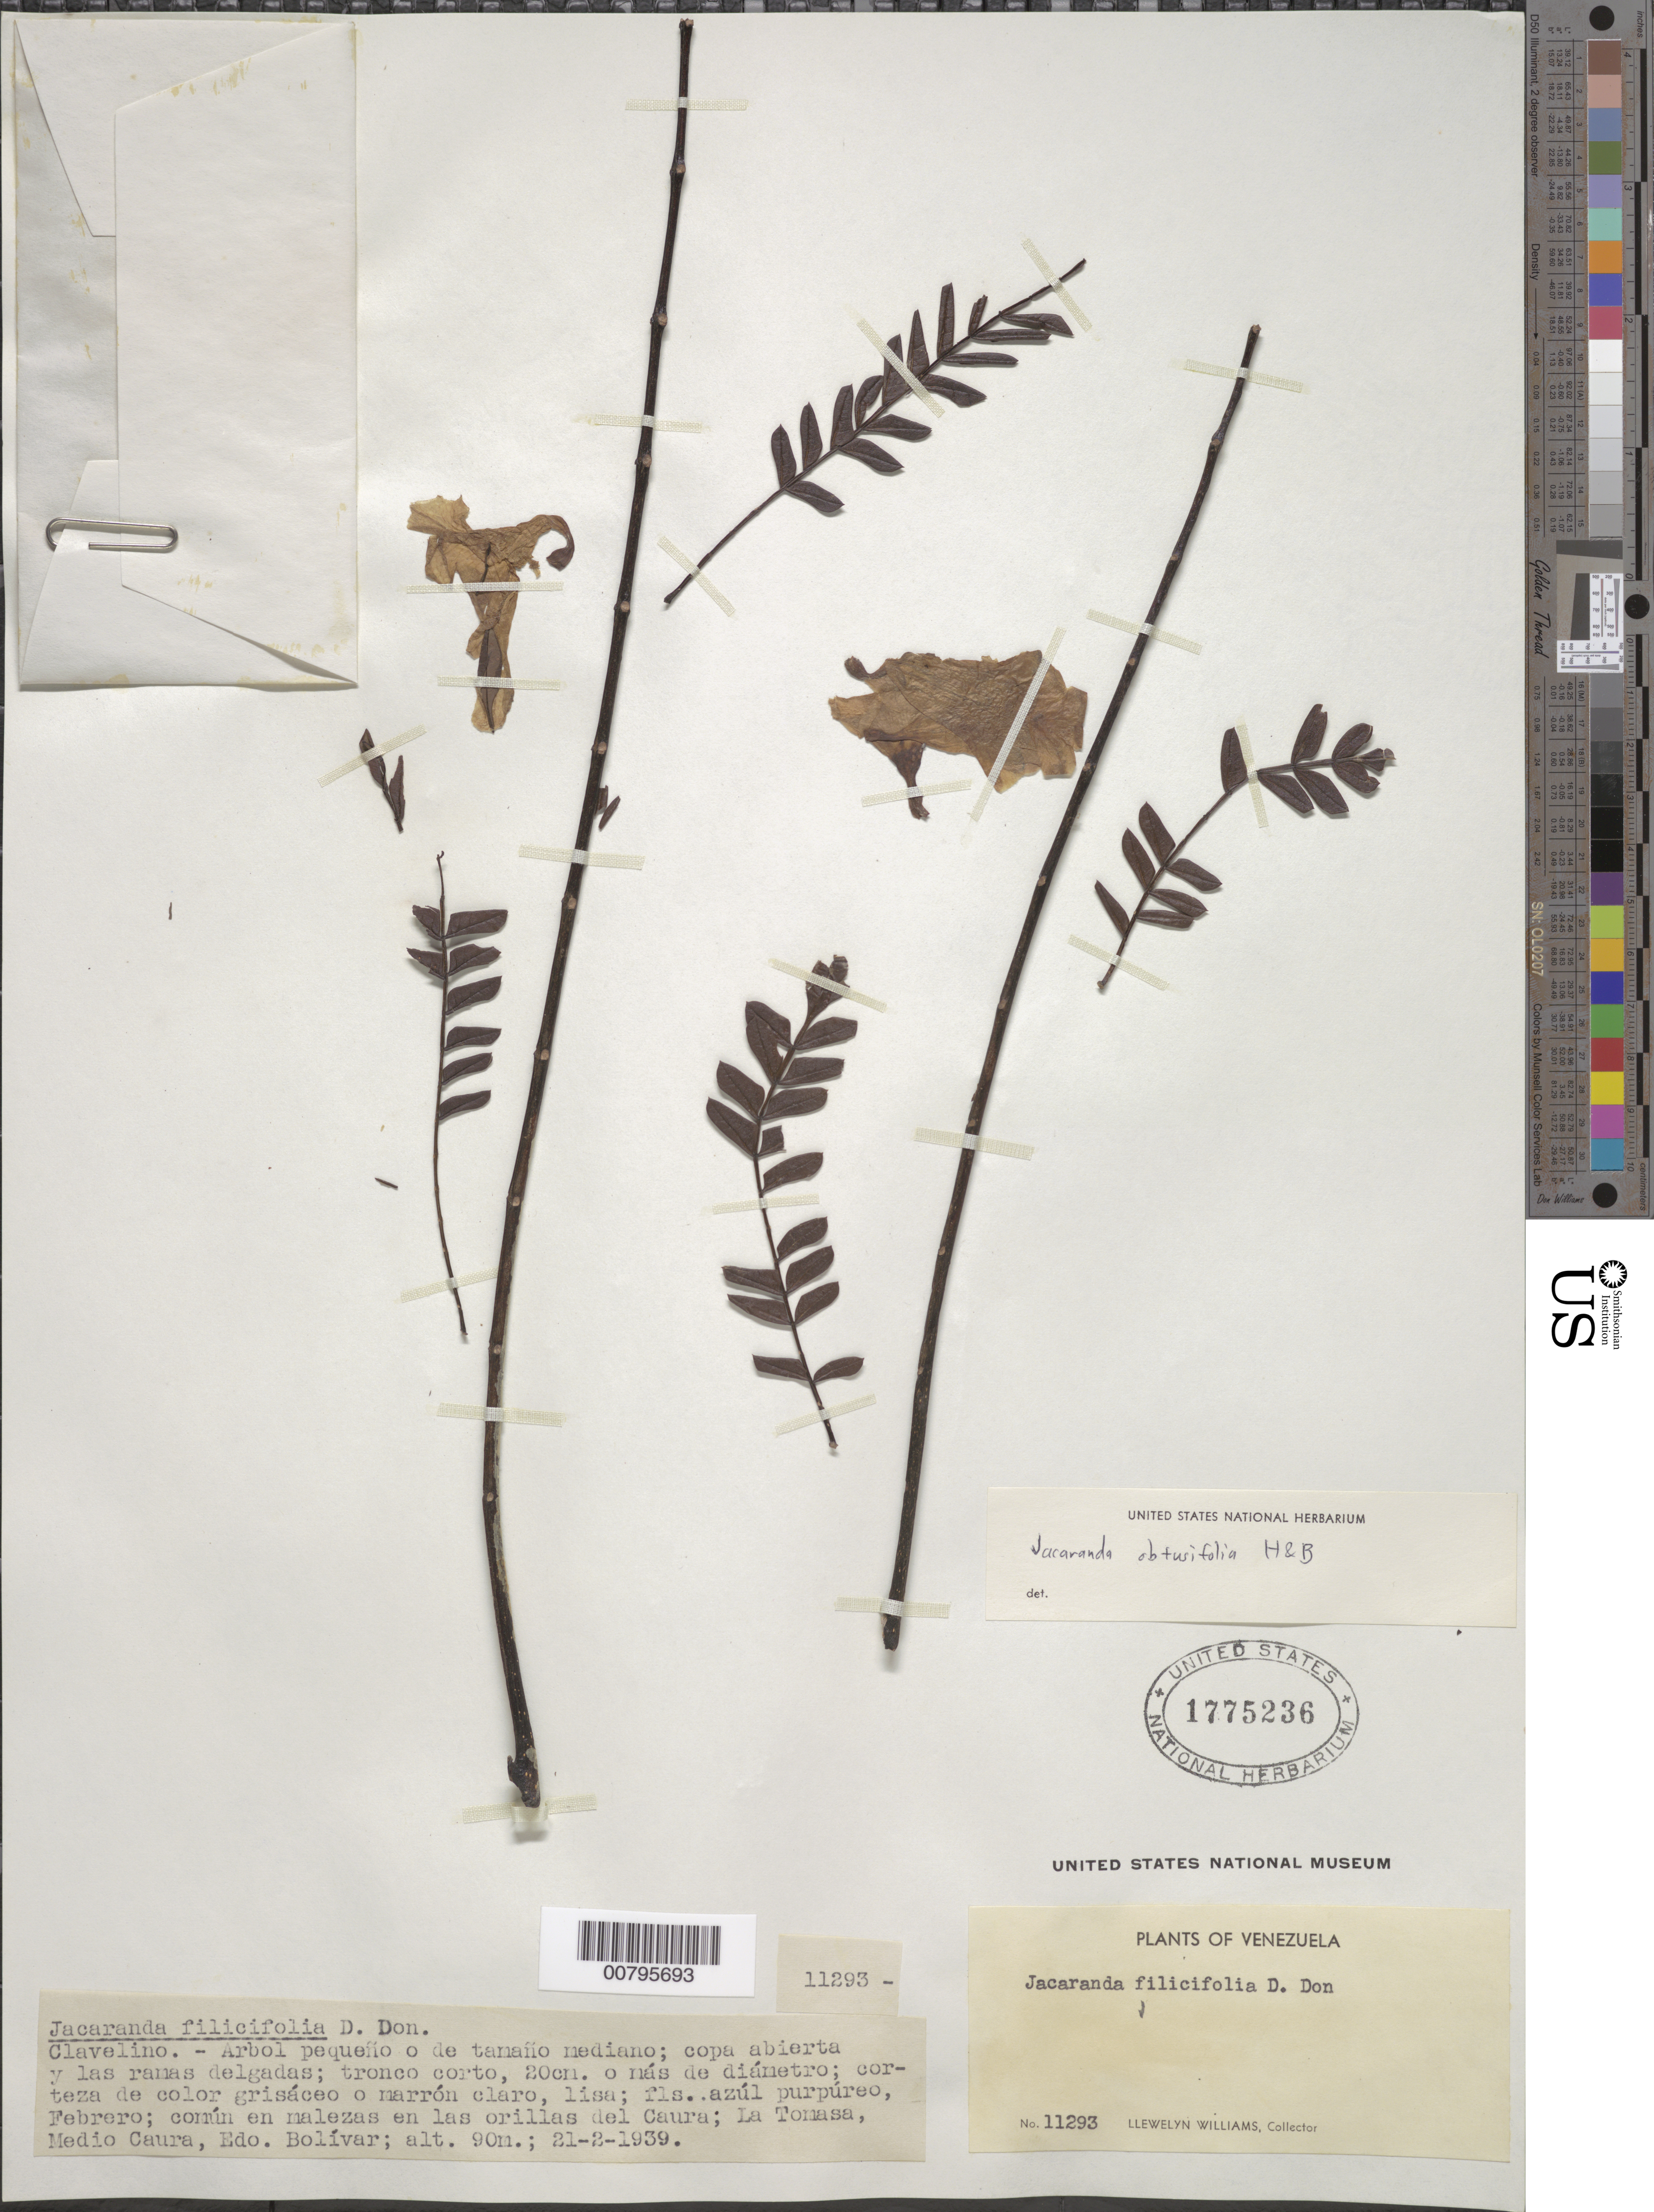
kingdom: Plantae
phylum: Tracheophyta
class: Magnoliopsida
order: Lamiales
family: Bignoniaceae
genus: Jacaranda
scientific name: Jacaranda obtusifolia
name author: Bonpl.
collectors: Ll. Williams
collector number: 11293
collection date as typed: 21-Feb-39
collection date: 1939-02-21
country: Venezuela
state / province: Bolívar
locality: La Tomasa, Medio Caura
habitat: Común en malezas en las orillas del Caura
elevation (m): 90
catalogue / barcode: US 1175236